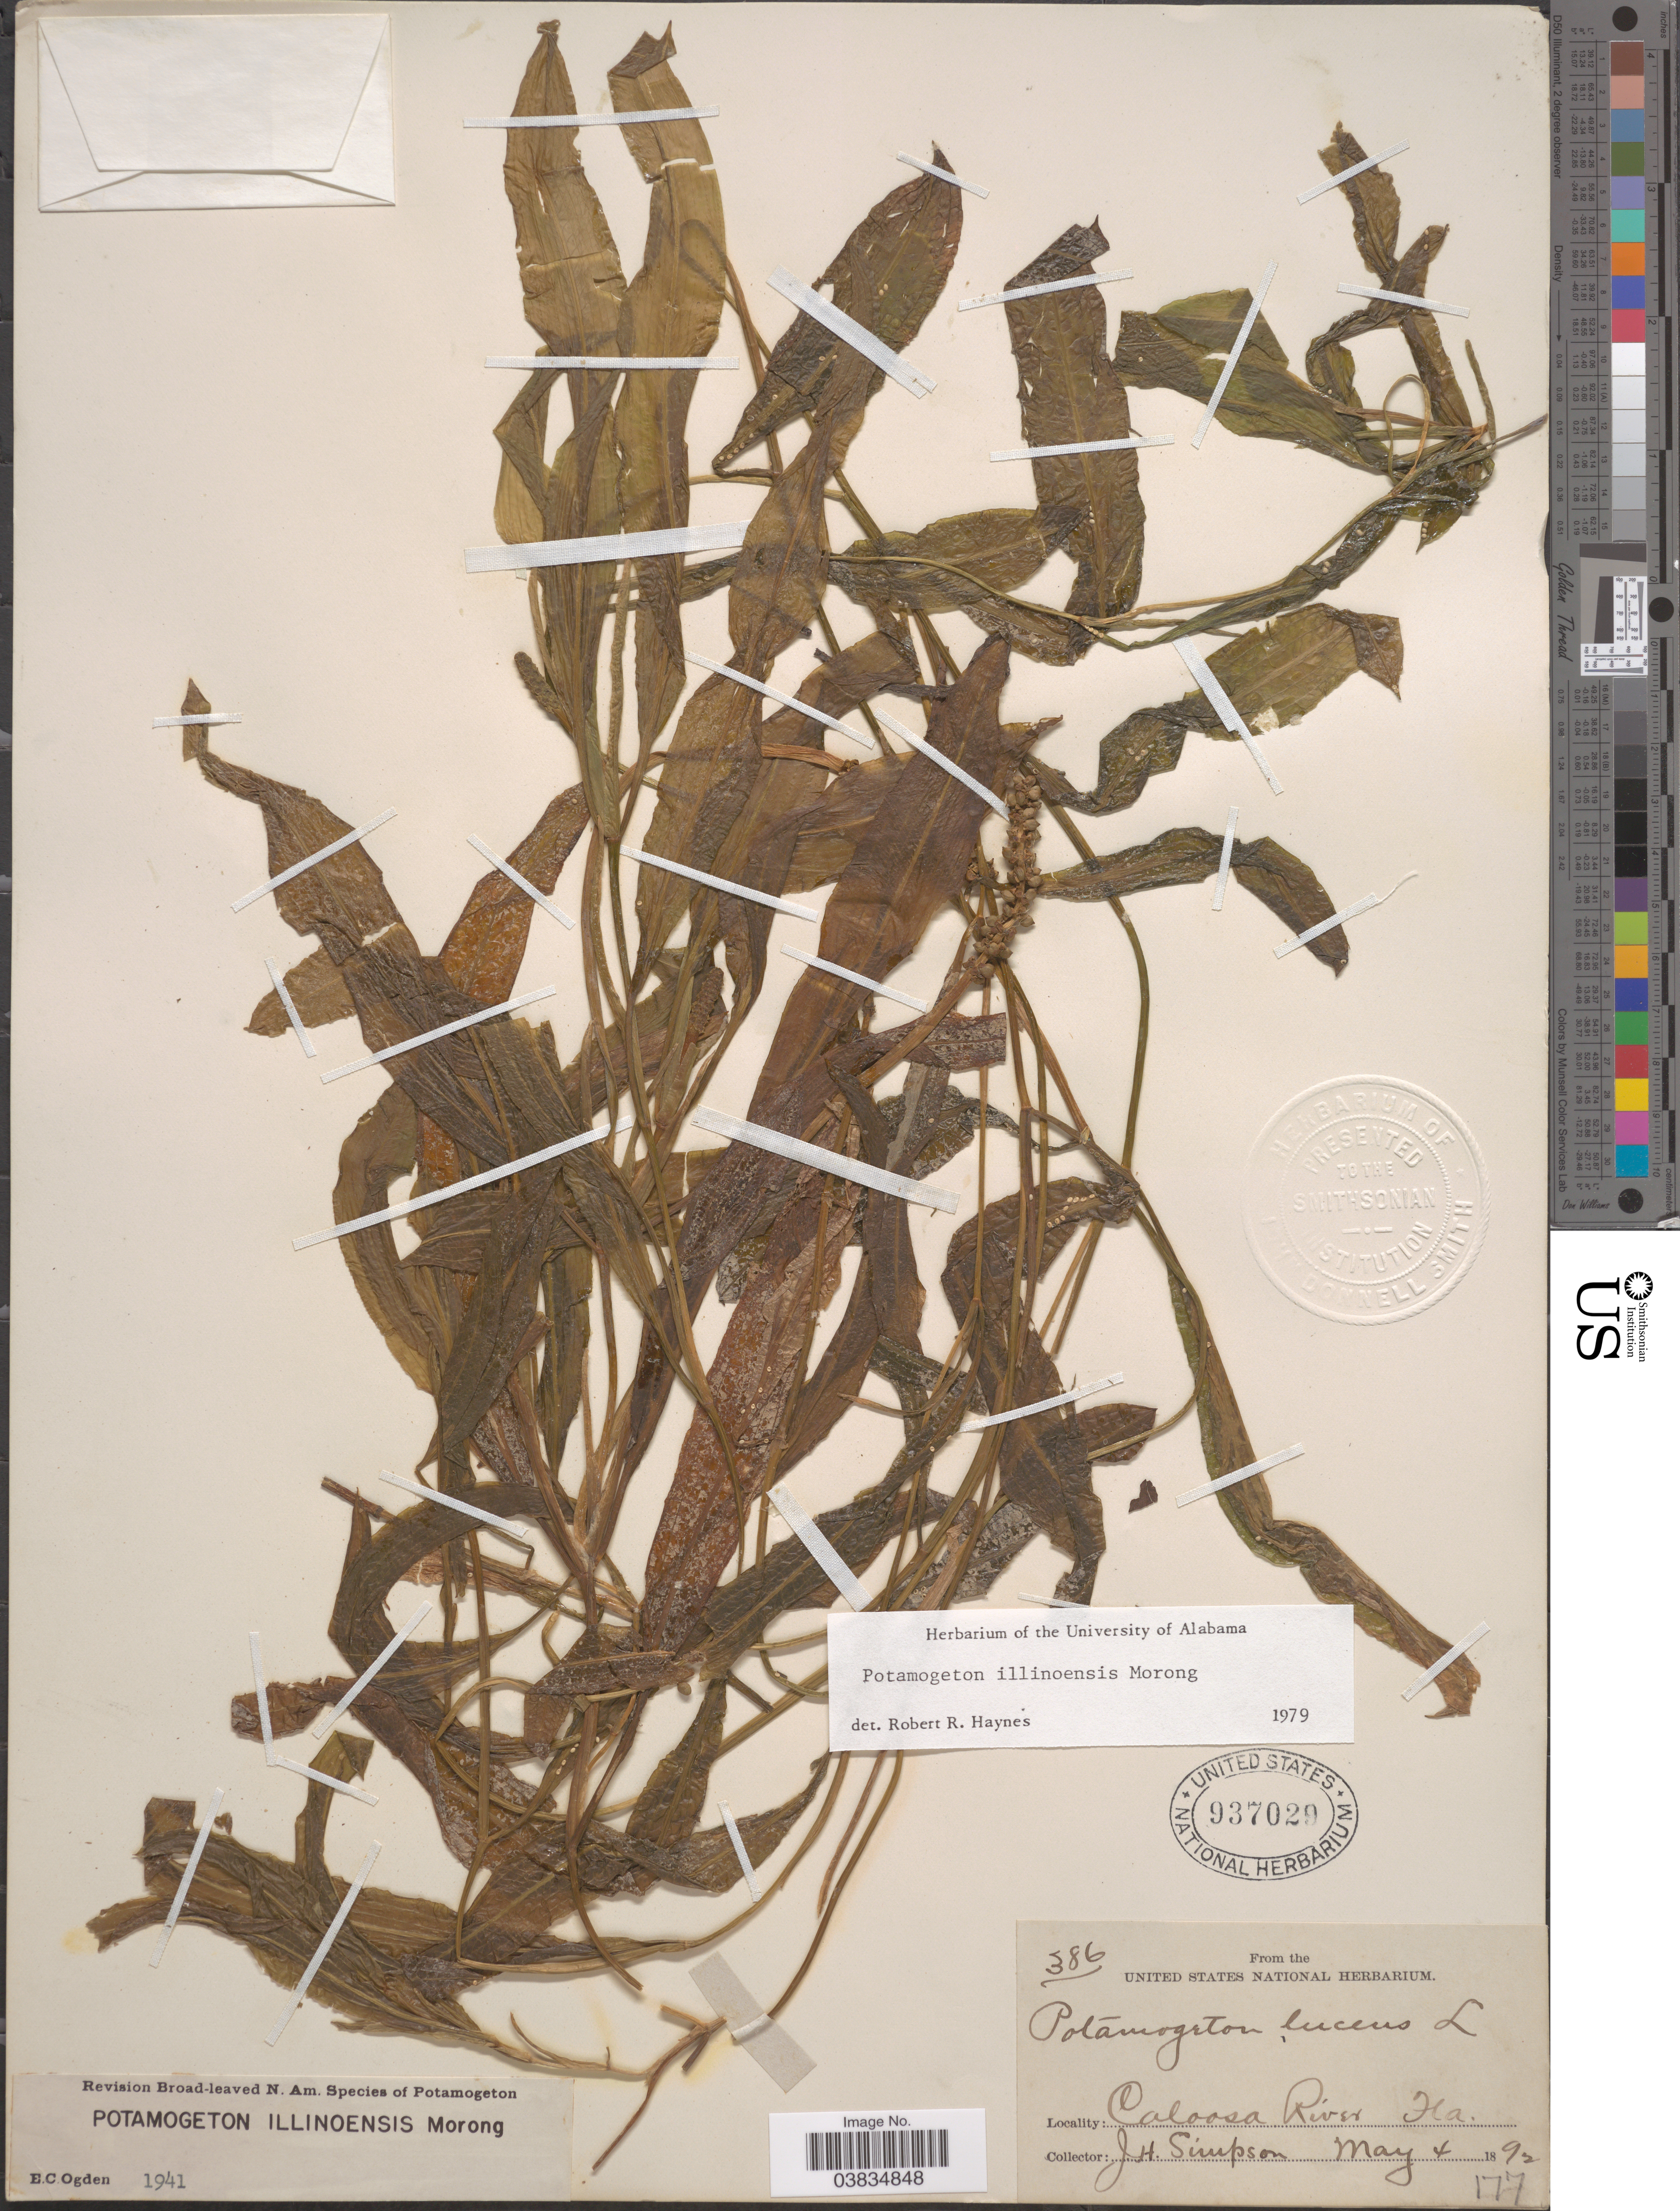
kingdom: Plantae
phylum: Tracheophyta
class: Liliopsida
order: Alismatales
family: Potamogetonaceae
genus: Potamogeton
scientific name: Potamogeton illinoensis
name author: Morong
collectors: J. H. Simpson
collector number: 386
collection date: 1892-05-04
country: United States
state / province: Florida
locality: Caloosa River.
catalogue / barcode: US 937029